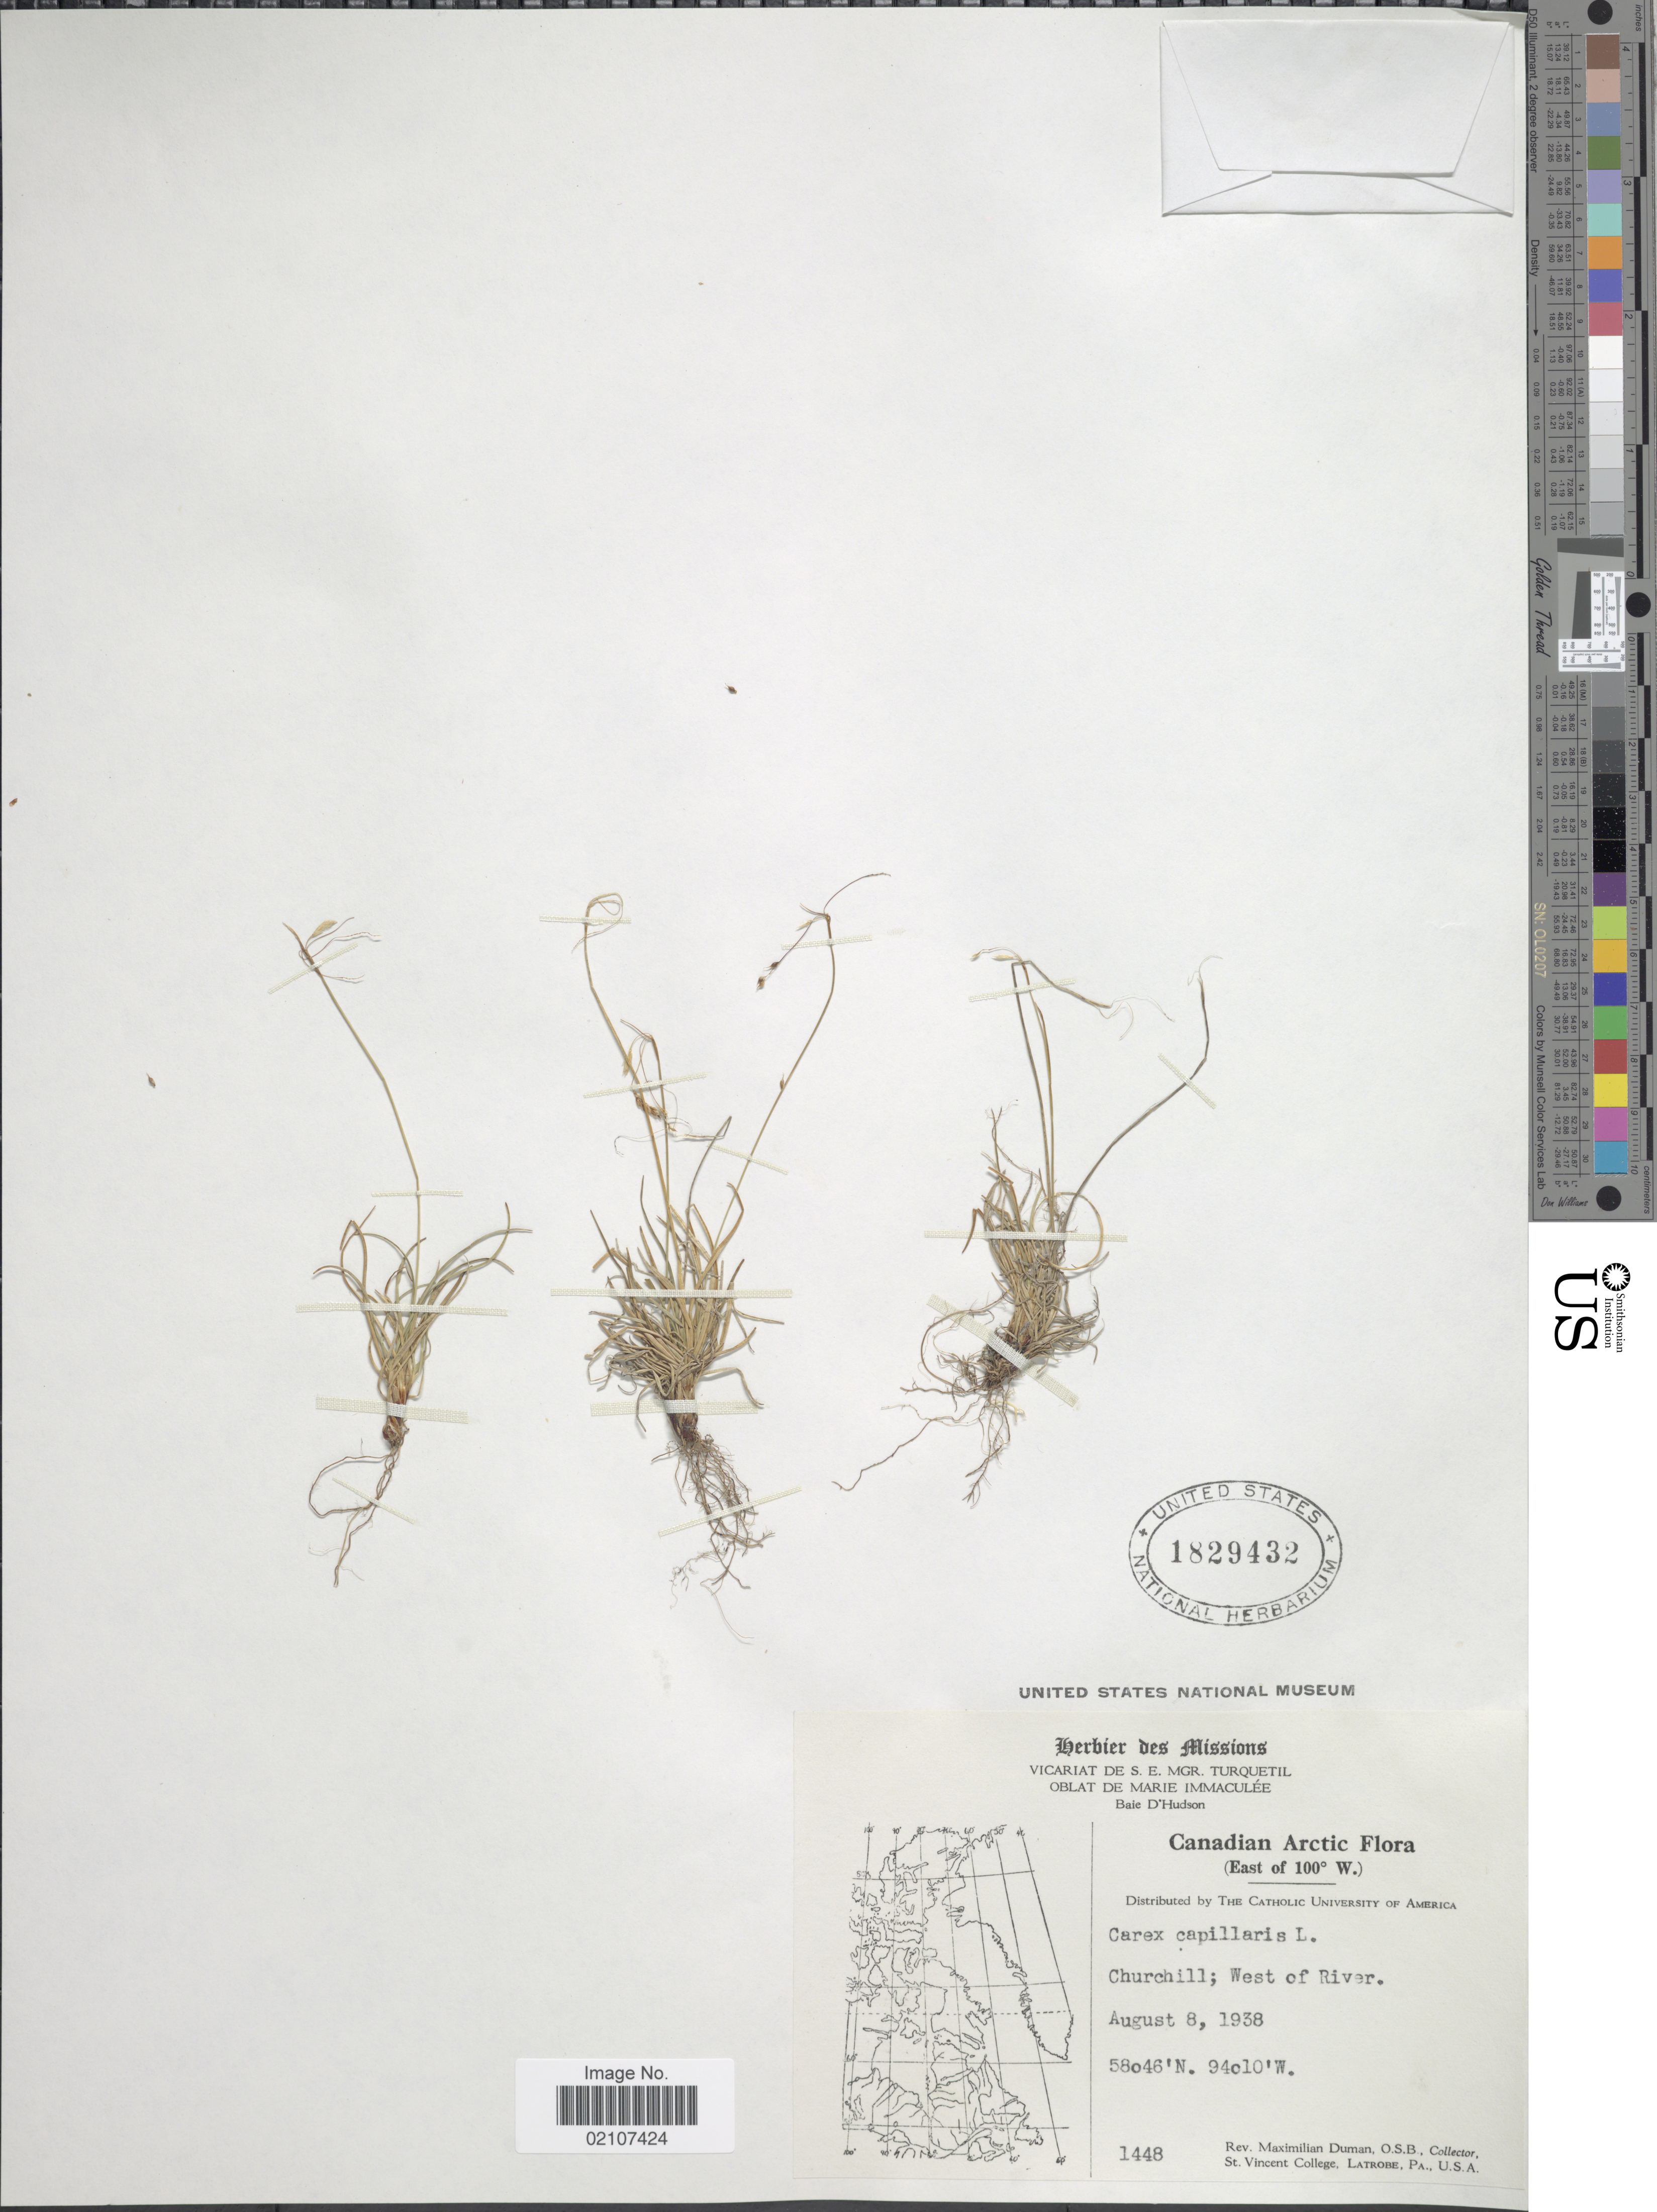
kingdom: Plantae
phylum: Tracheophyta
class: Liliopsida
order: Poales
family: Cyperaceae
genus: Carex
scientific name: Carex capillaris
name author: L.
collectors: M. Duman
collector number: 1448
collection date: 1938-08-08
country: Canada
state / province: Manitoba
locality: Canadian Arctic (east of 100° W.) Churchill; West of River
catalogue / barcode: US 1829432